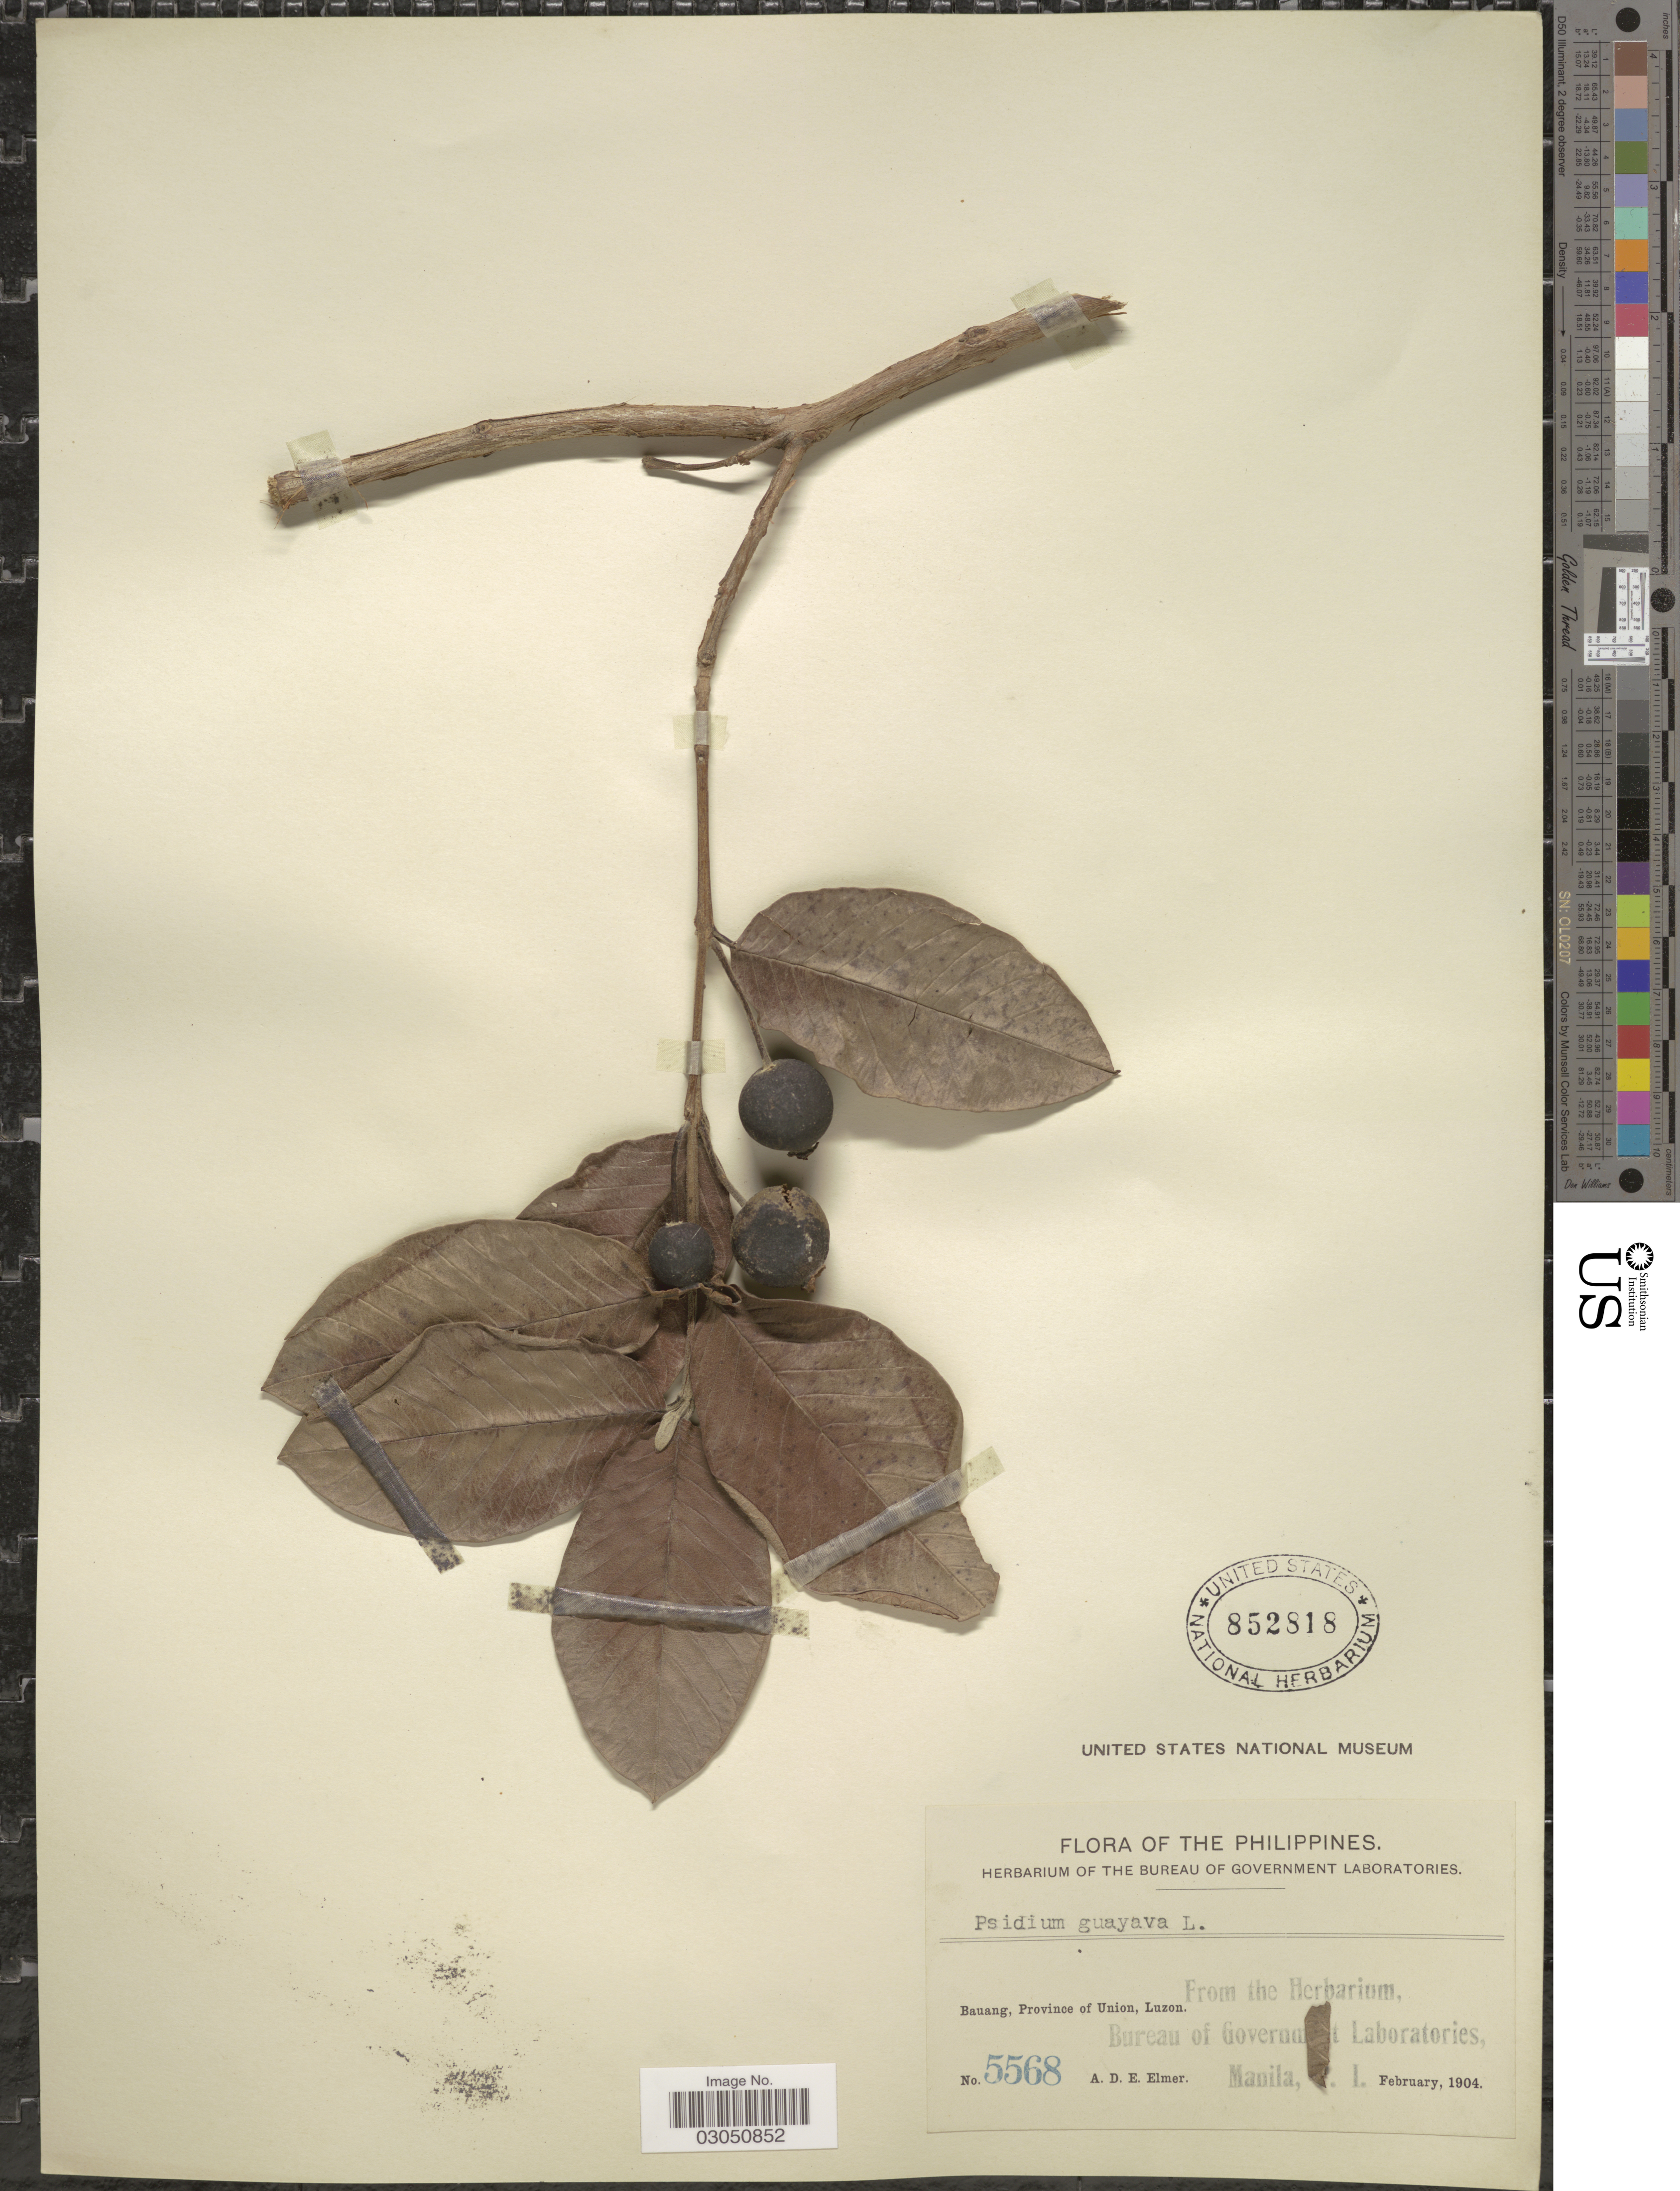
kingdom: Plantae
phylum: Tracheophyta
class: Magnoliopsida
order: Myrtales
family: Myrtaceae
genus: Psidium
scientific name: Psidium guajava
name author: L.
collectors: A. D. E. Elmer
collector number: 5568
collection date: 1904-02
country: Philippines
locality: Bauang, Province of Union, Luzon.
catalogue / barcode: US 852818